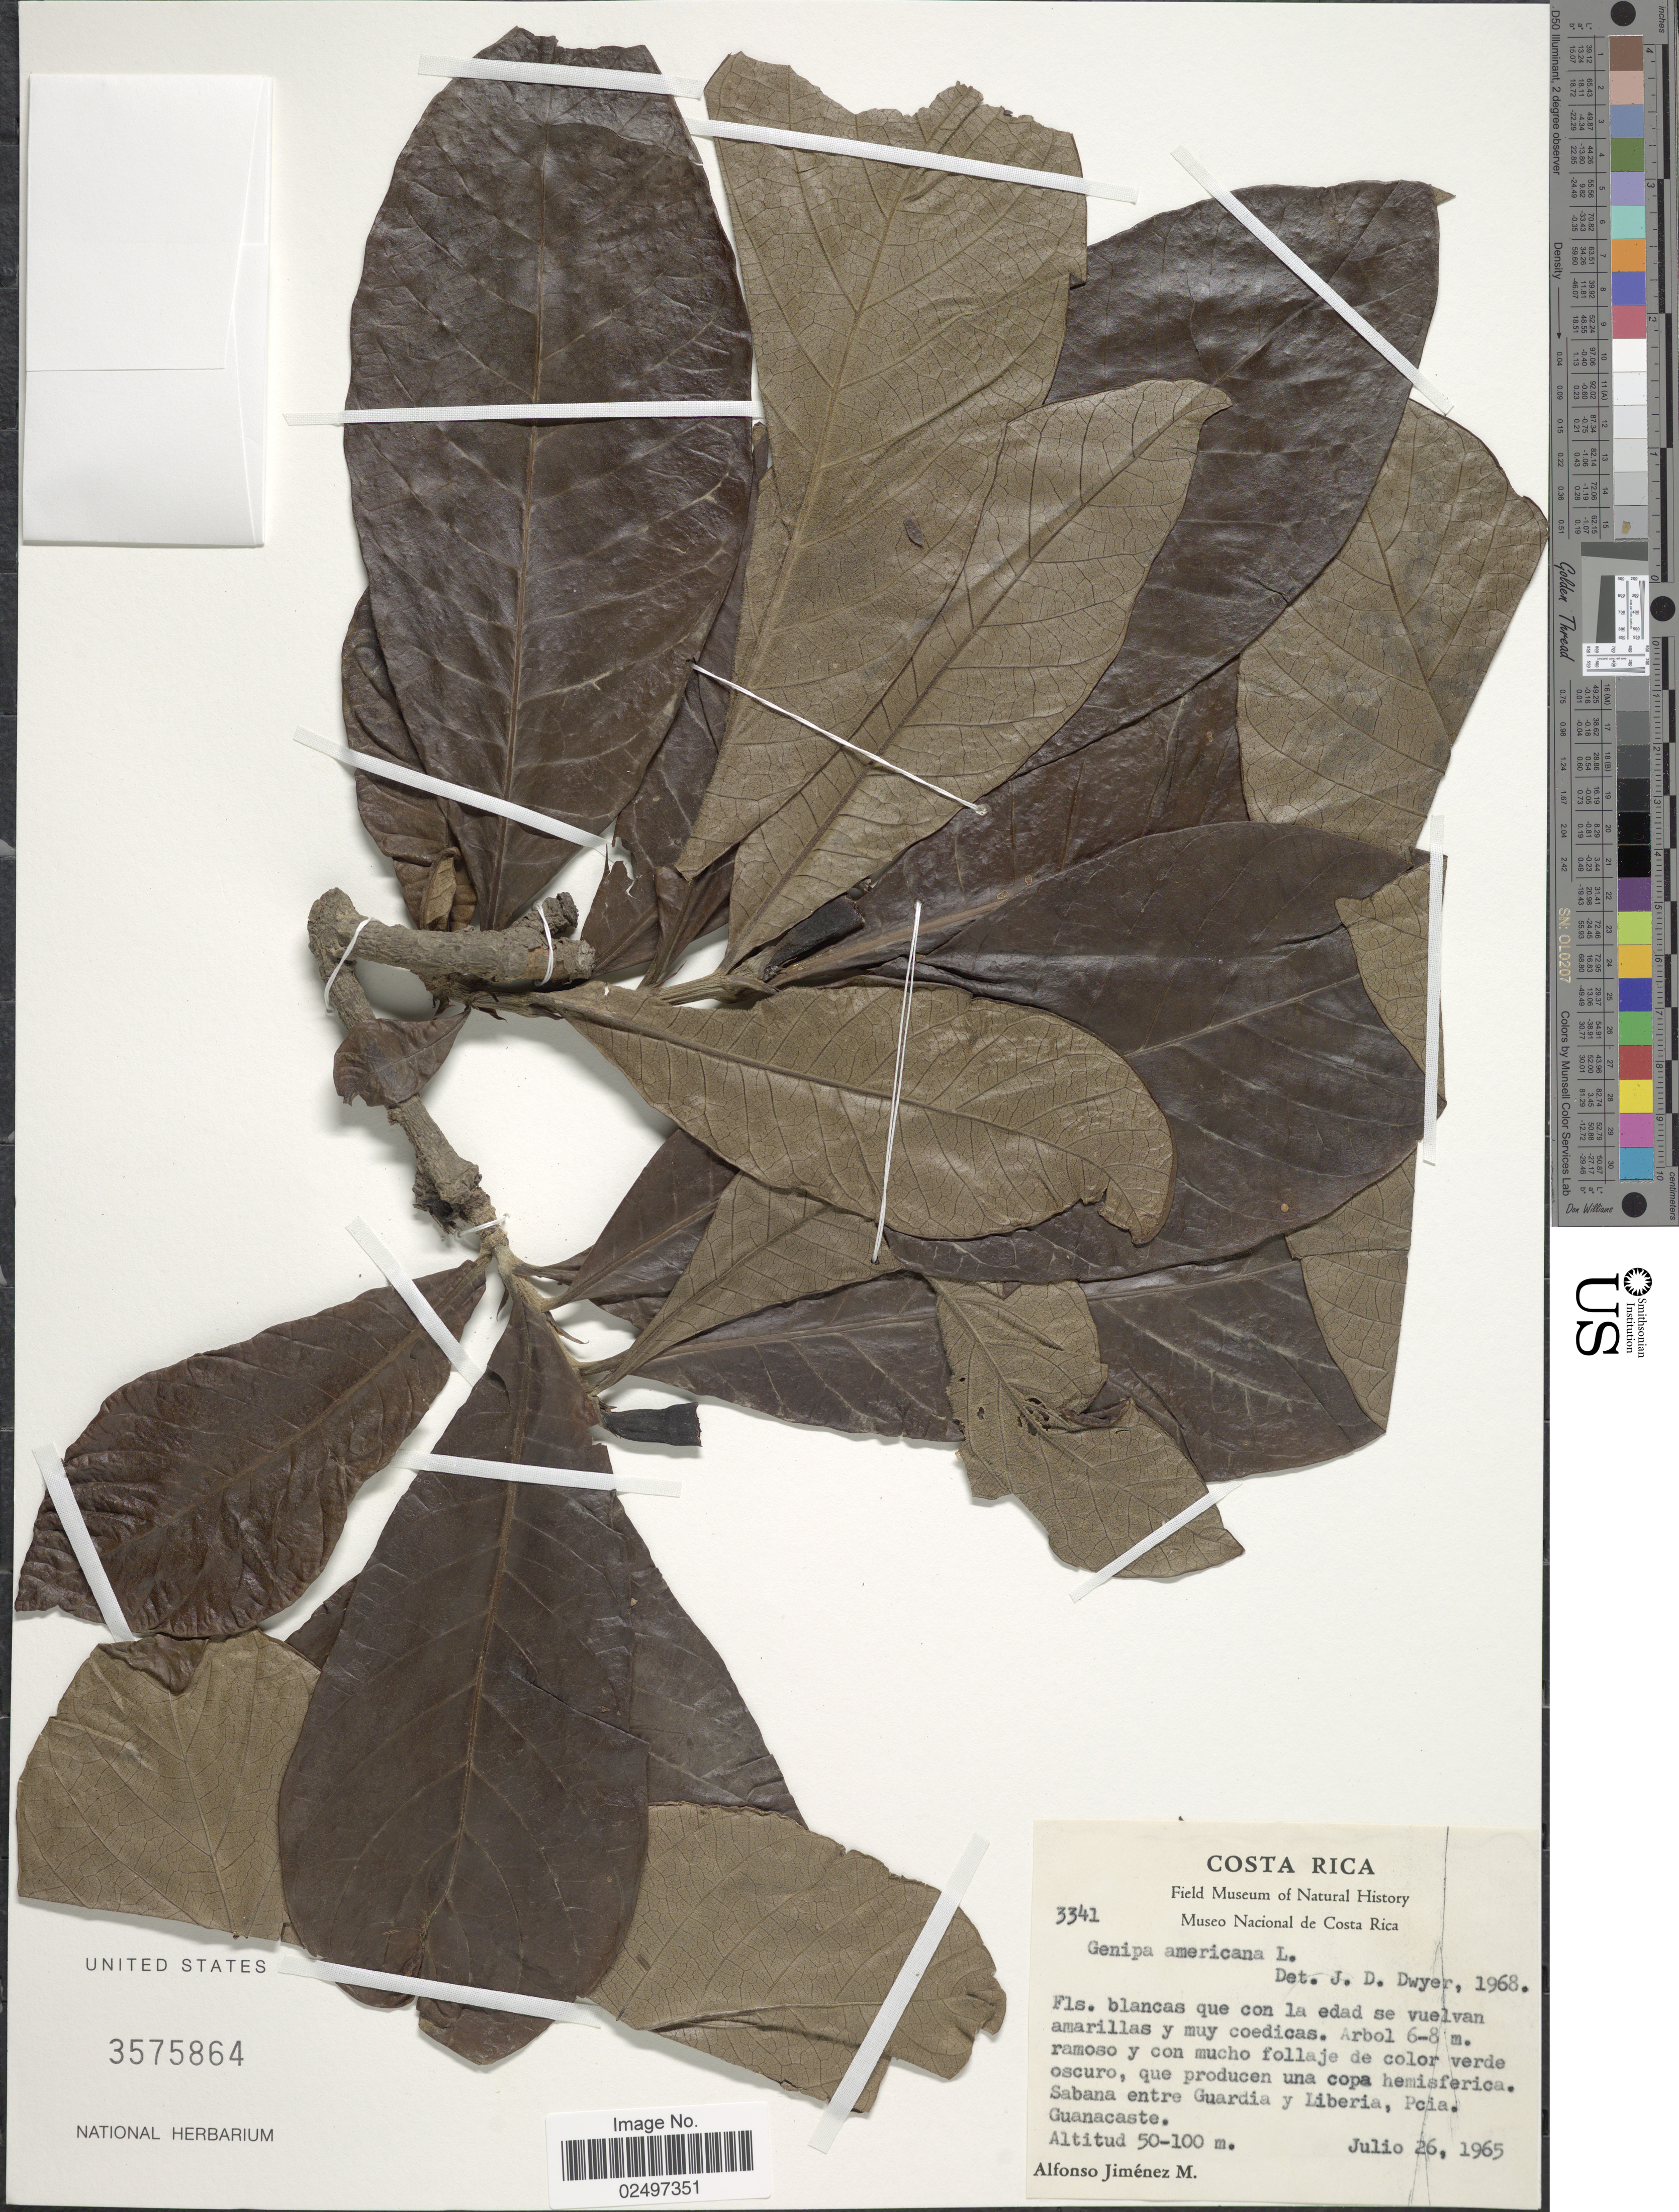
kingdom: Plantae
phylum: Tracheophyta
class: Magnoliopsida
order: Gentianales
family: Rubiaceae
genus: Genipa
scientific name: Genipa americana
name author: L.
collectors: A. Jimenez M.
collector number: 3341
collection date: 1965-07-26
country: Costa Rica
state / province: Guanacaste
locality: Sabana entre Guardia y Liberia, Pci. Guanacaste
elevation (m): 50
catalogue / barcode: US 3575864